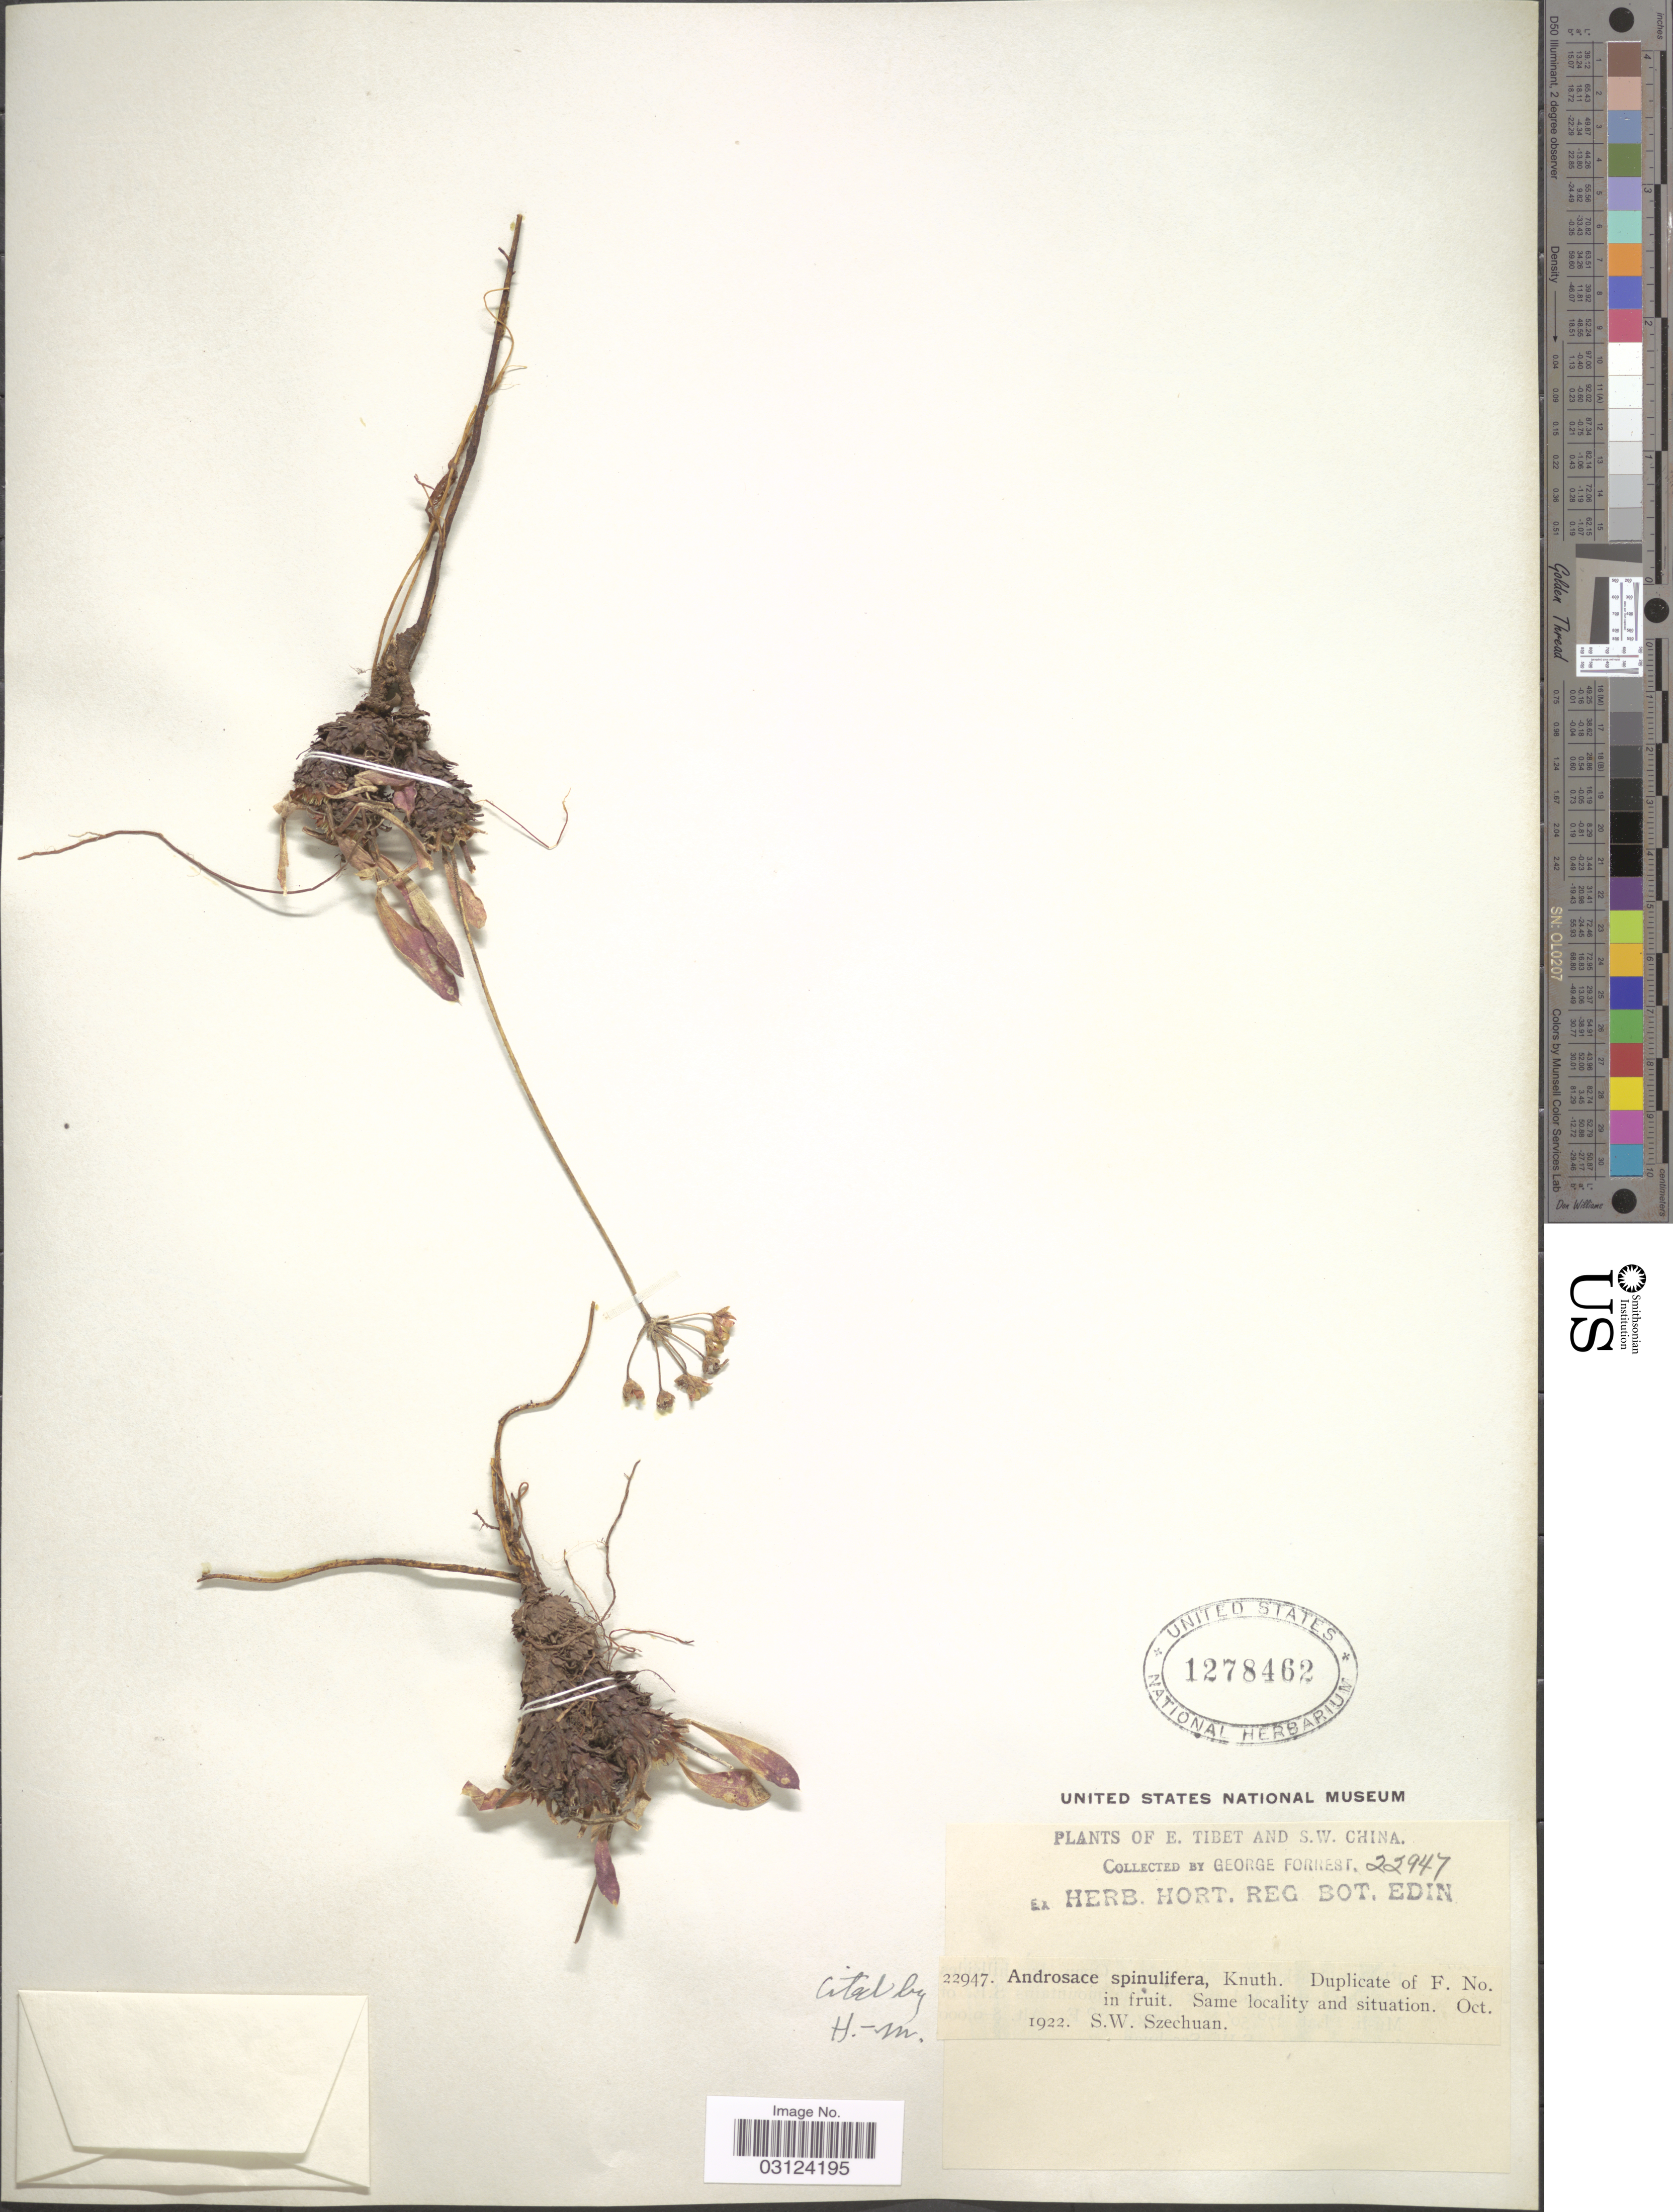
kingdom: Plantae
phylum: Tracheophyta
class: Magnoliopsida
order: Ericales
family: Primulaceae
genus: Androsace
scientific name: Androsace spinulifera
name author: (Franch.) R. Knuth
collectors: G. Forrest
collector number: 22947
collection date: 1922-10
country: China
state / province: Sichuan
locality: S.W. China, W.W. Szechuan.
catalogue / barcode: US 1278462